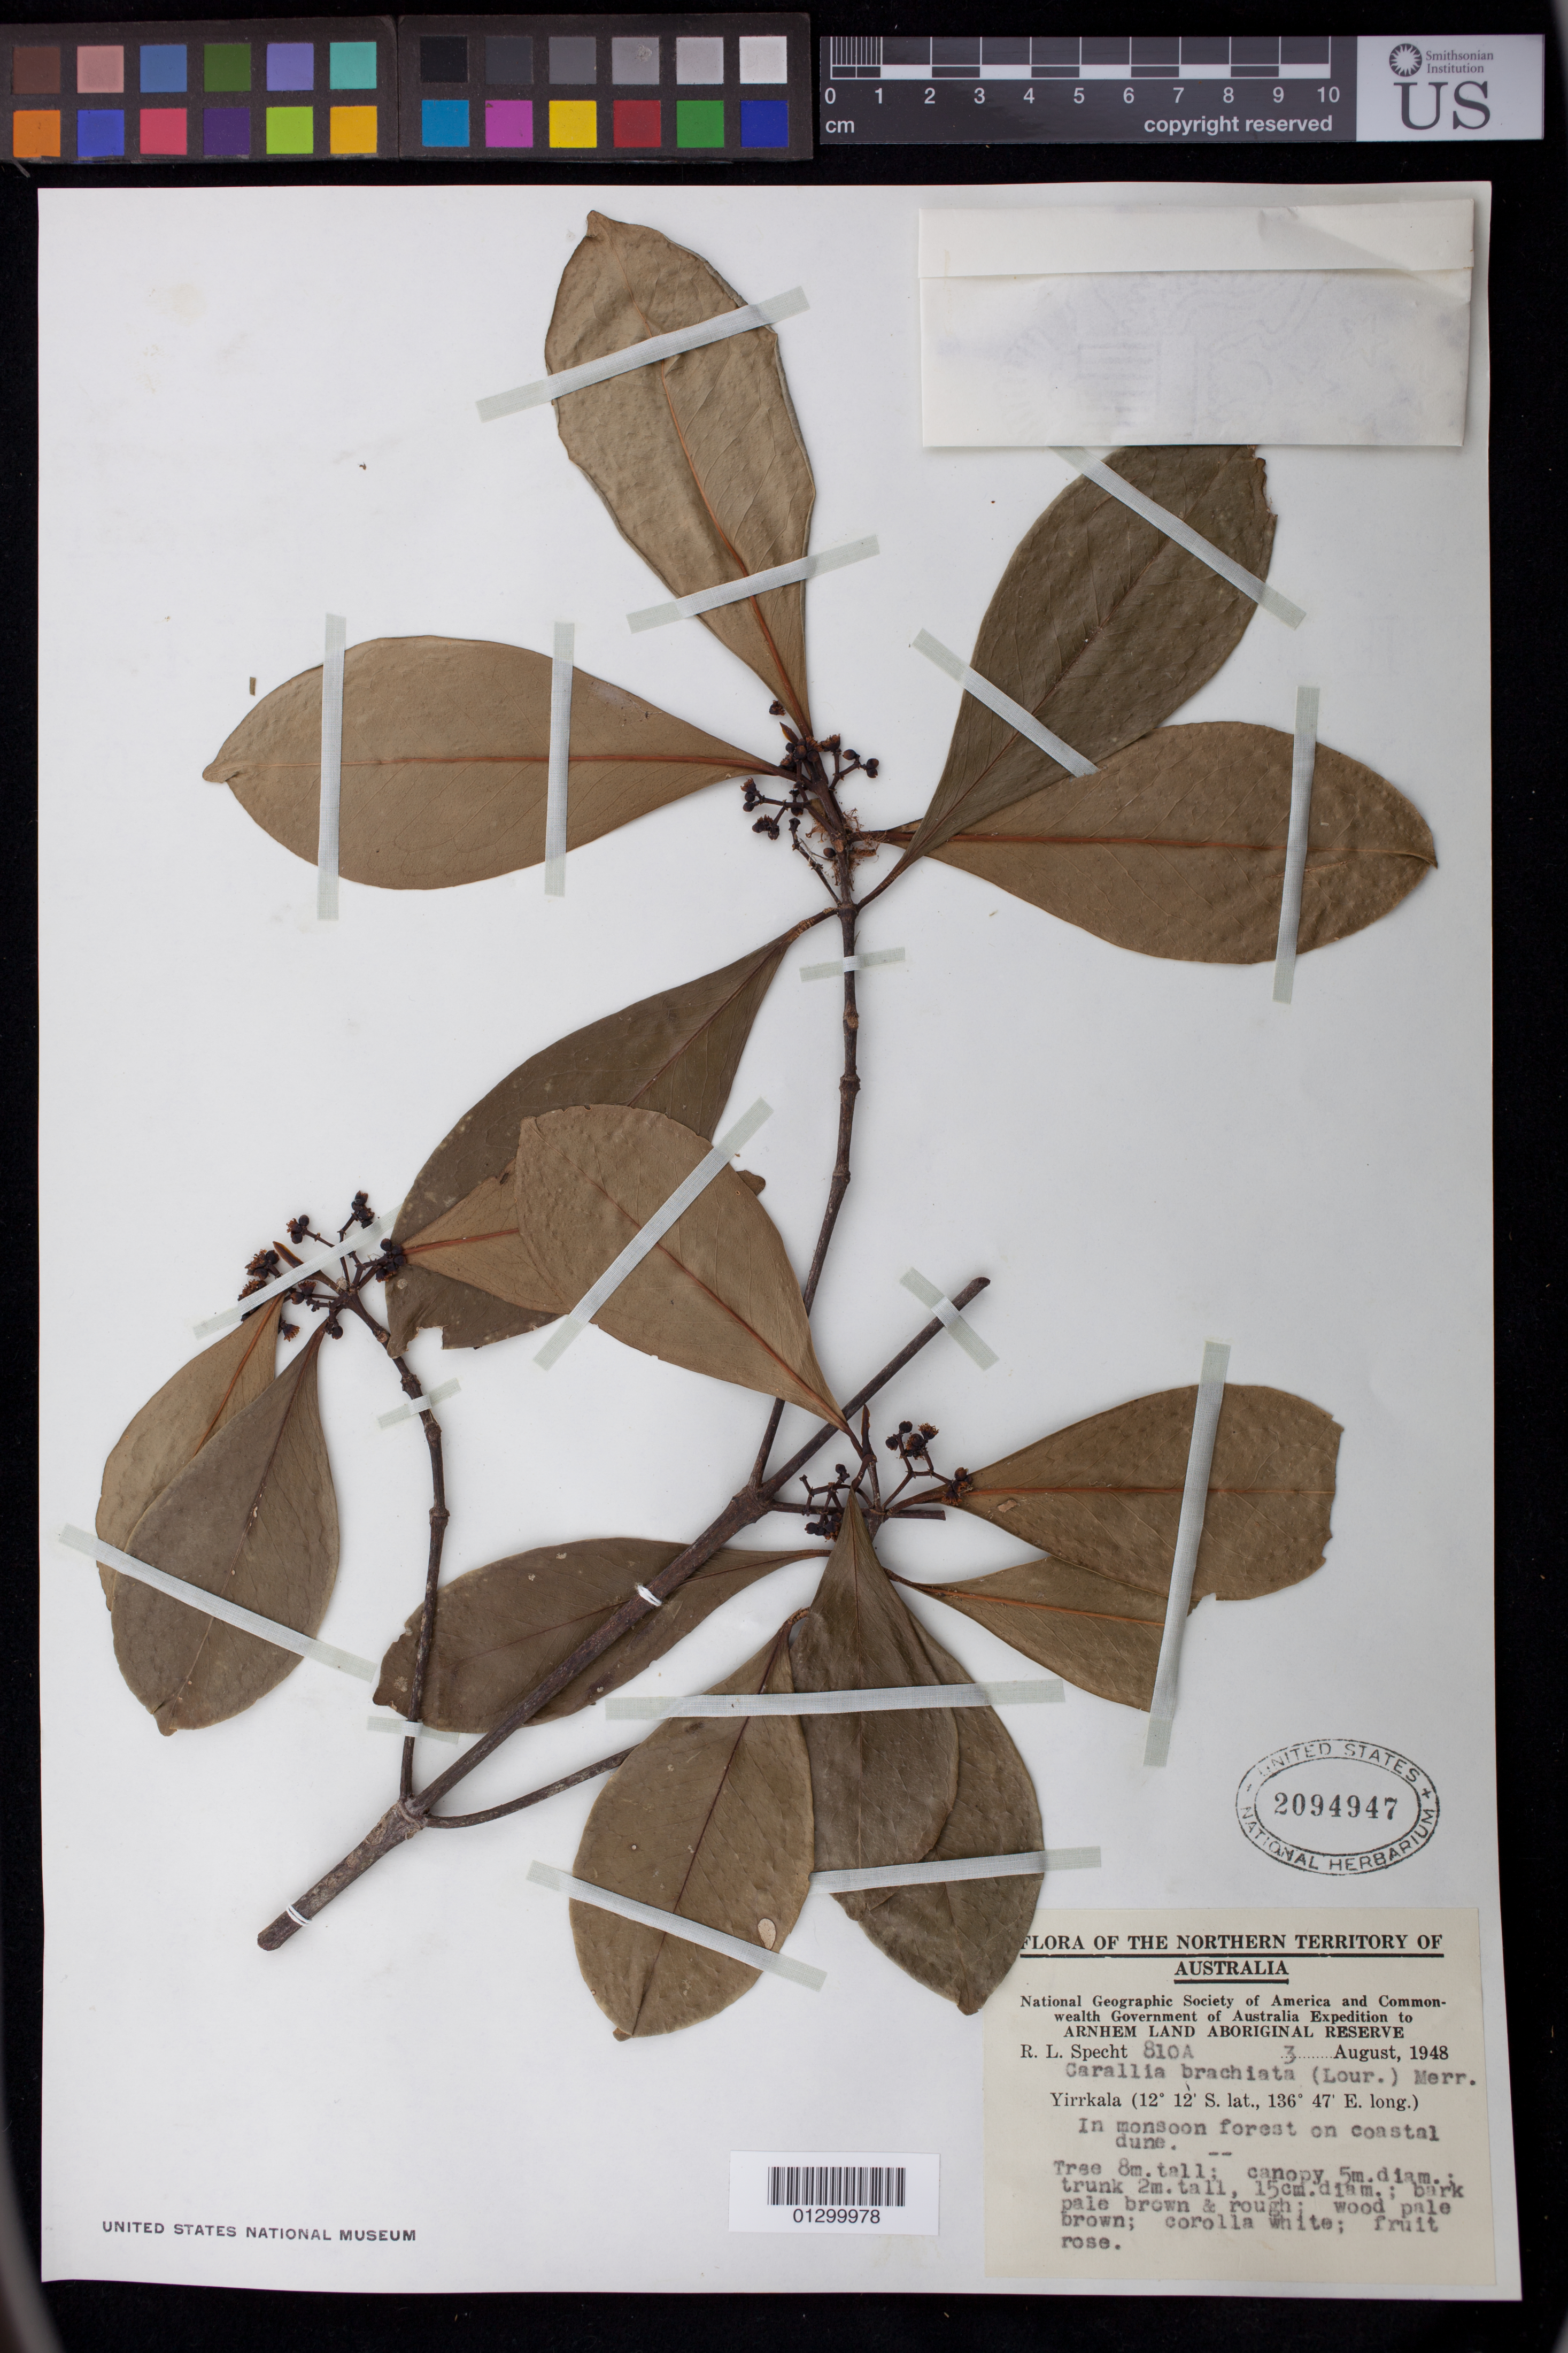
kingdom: Plantae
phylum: Tracheophyta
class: Magnoliopsida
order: Malpighiales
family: Rhizophoraceae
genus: Carallia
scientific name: Carallia brachiata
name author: (Lour.) Merr.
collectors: R. L. Specht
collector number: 810A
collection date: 1948-08-03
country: Australia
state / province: Northern Territory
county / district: East Arnhem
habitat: In monsoon forest on coastal dune.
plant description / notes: Tree 8 m. tall; canopy 5 m. diam.; trunk 2 m. tall, 15 cm. diam.; bark pale brown and rough; wood pale brown; corolla white; fruit rose.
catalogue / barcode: US 2094947